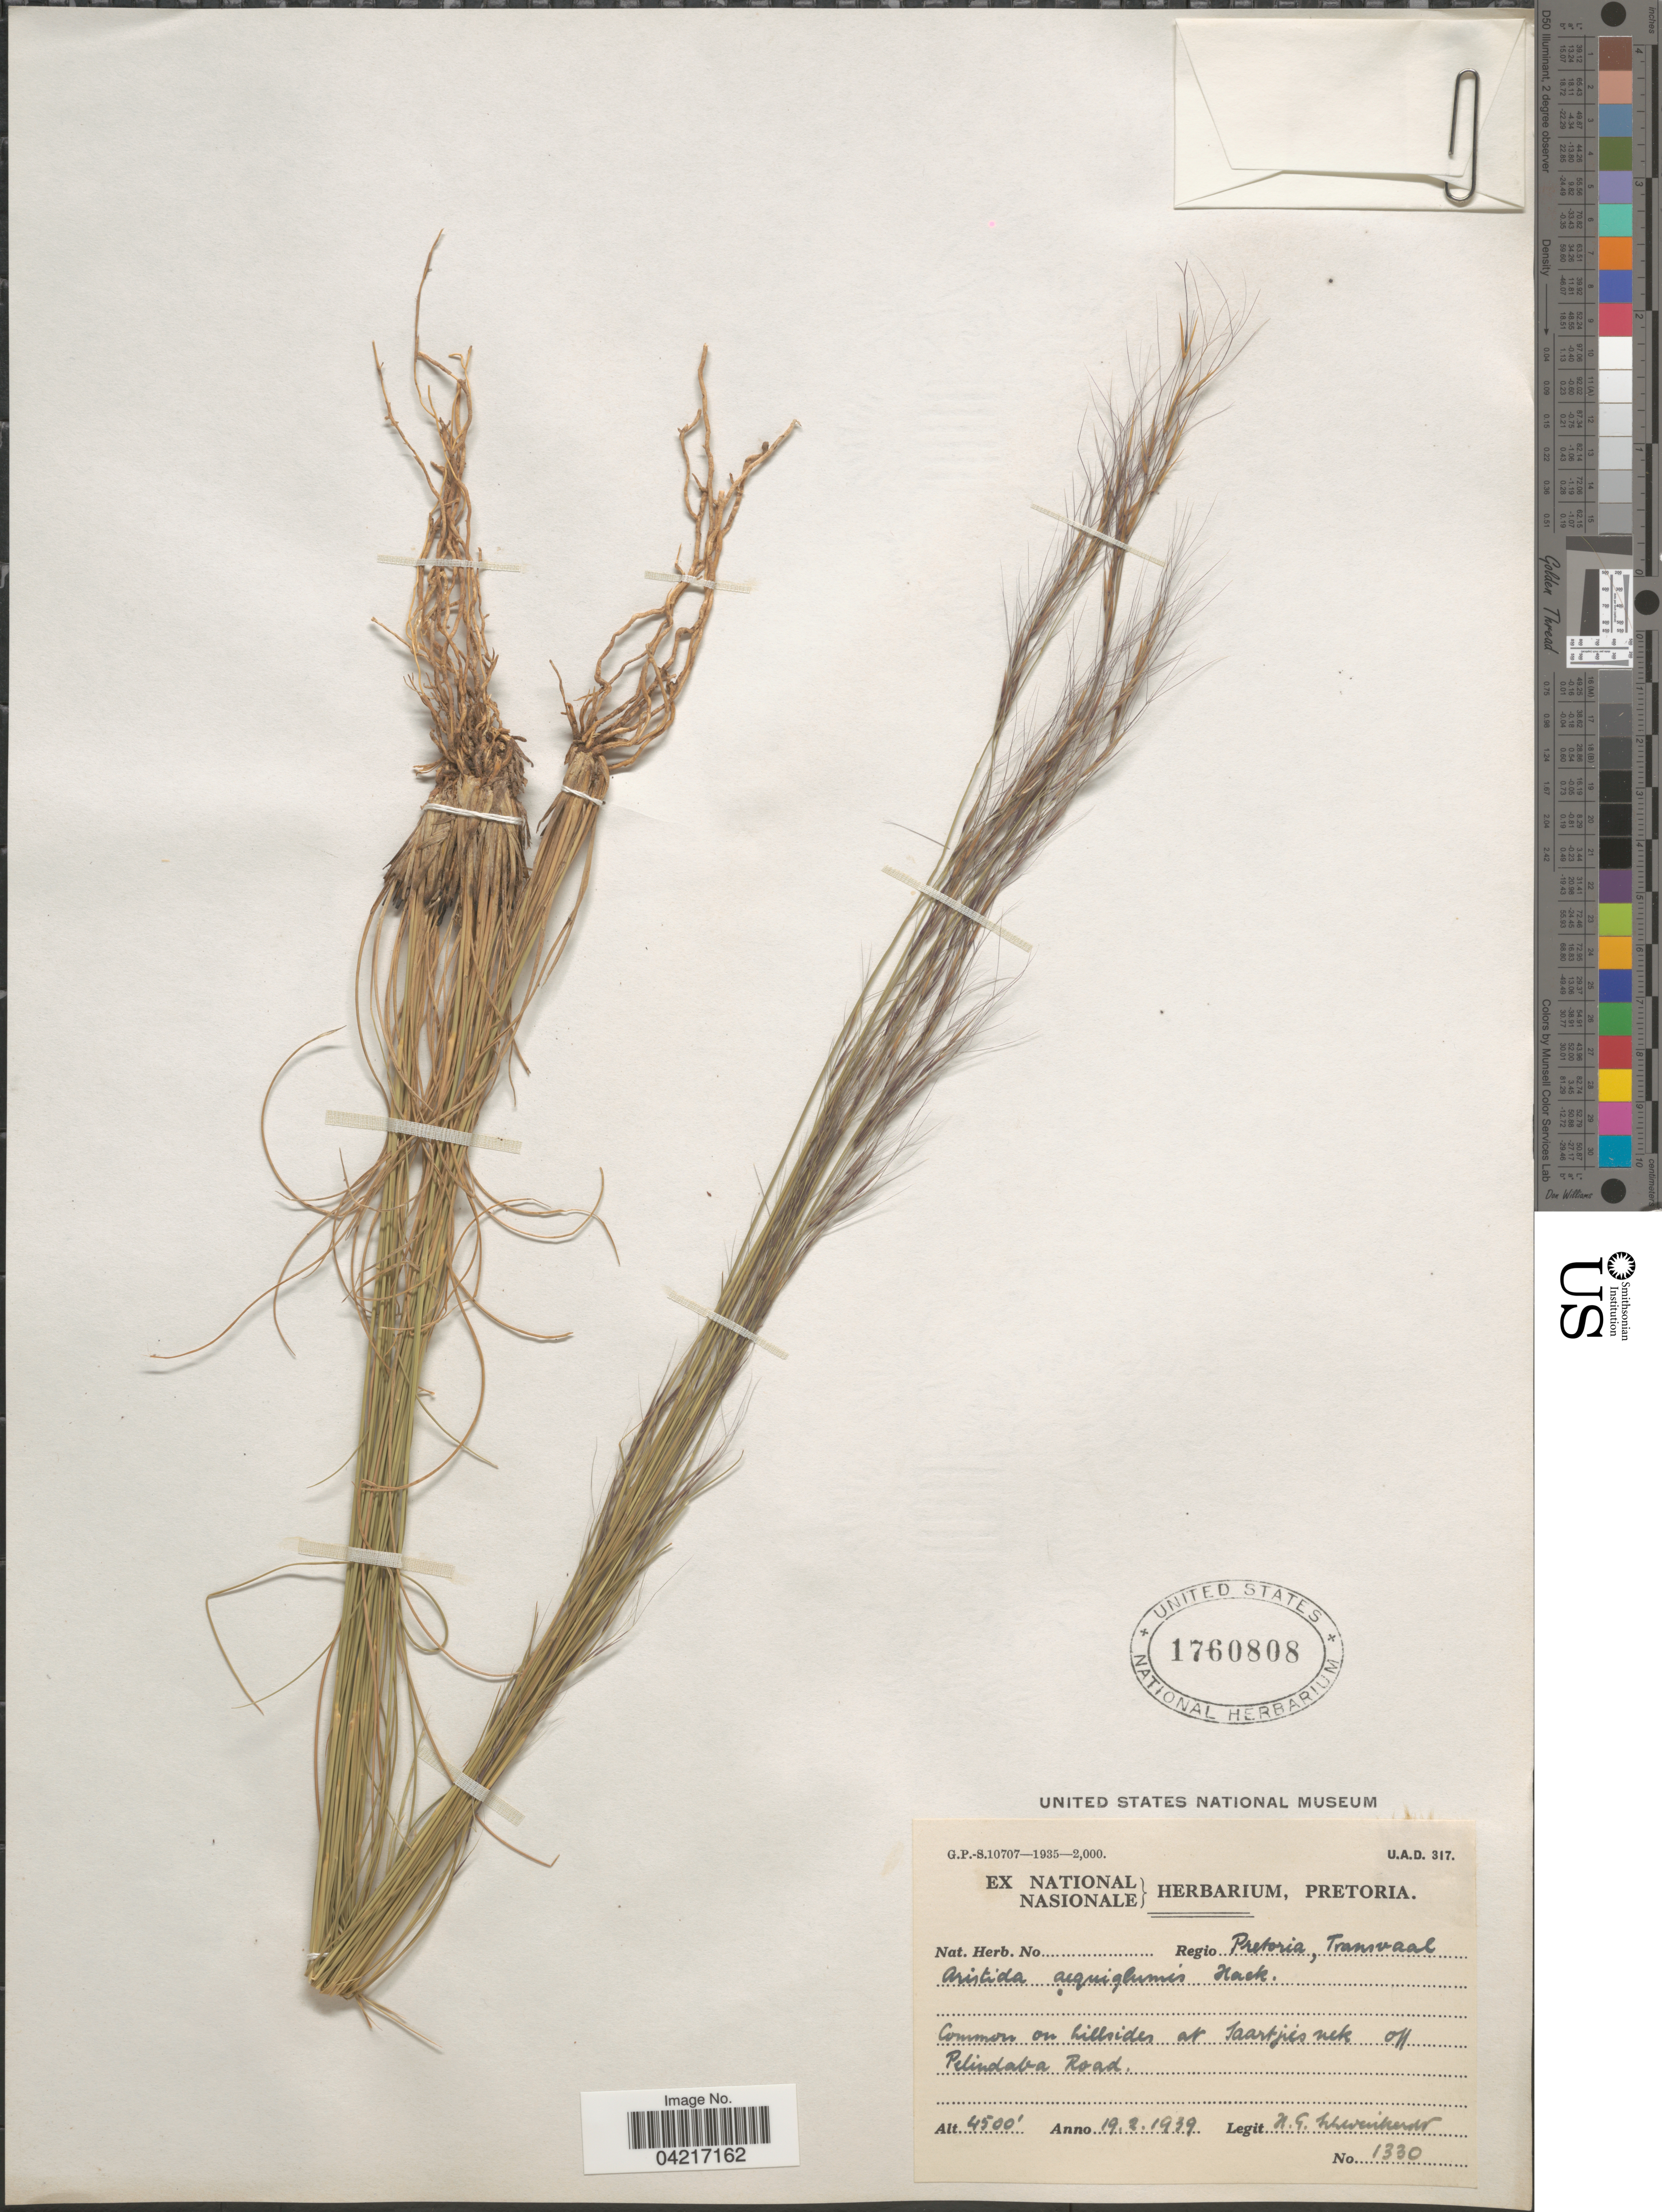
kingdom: Plantae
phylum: Tracheophyta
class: Liliopsida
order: Poales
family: Poaceae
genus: Aristida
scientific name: Aristida aequiglumis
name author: Hack. in Schinz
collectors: H. Schweickerdt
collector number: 1330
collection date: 1939-02-19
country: South Africa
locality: Regio Pretoria, Transvaal. Common on hillsides at Saartjiesnek off Pelindaba Road.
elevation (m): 1372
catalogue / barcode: US 1760808